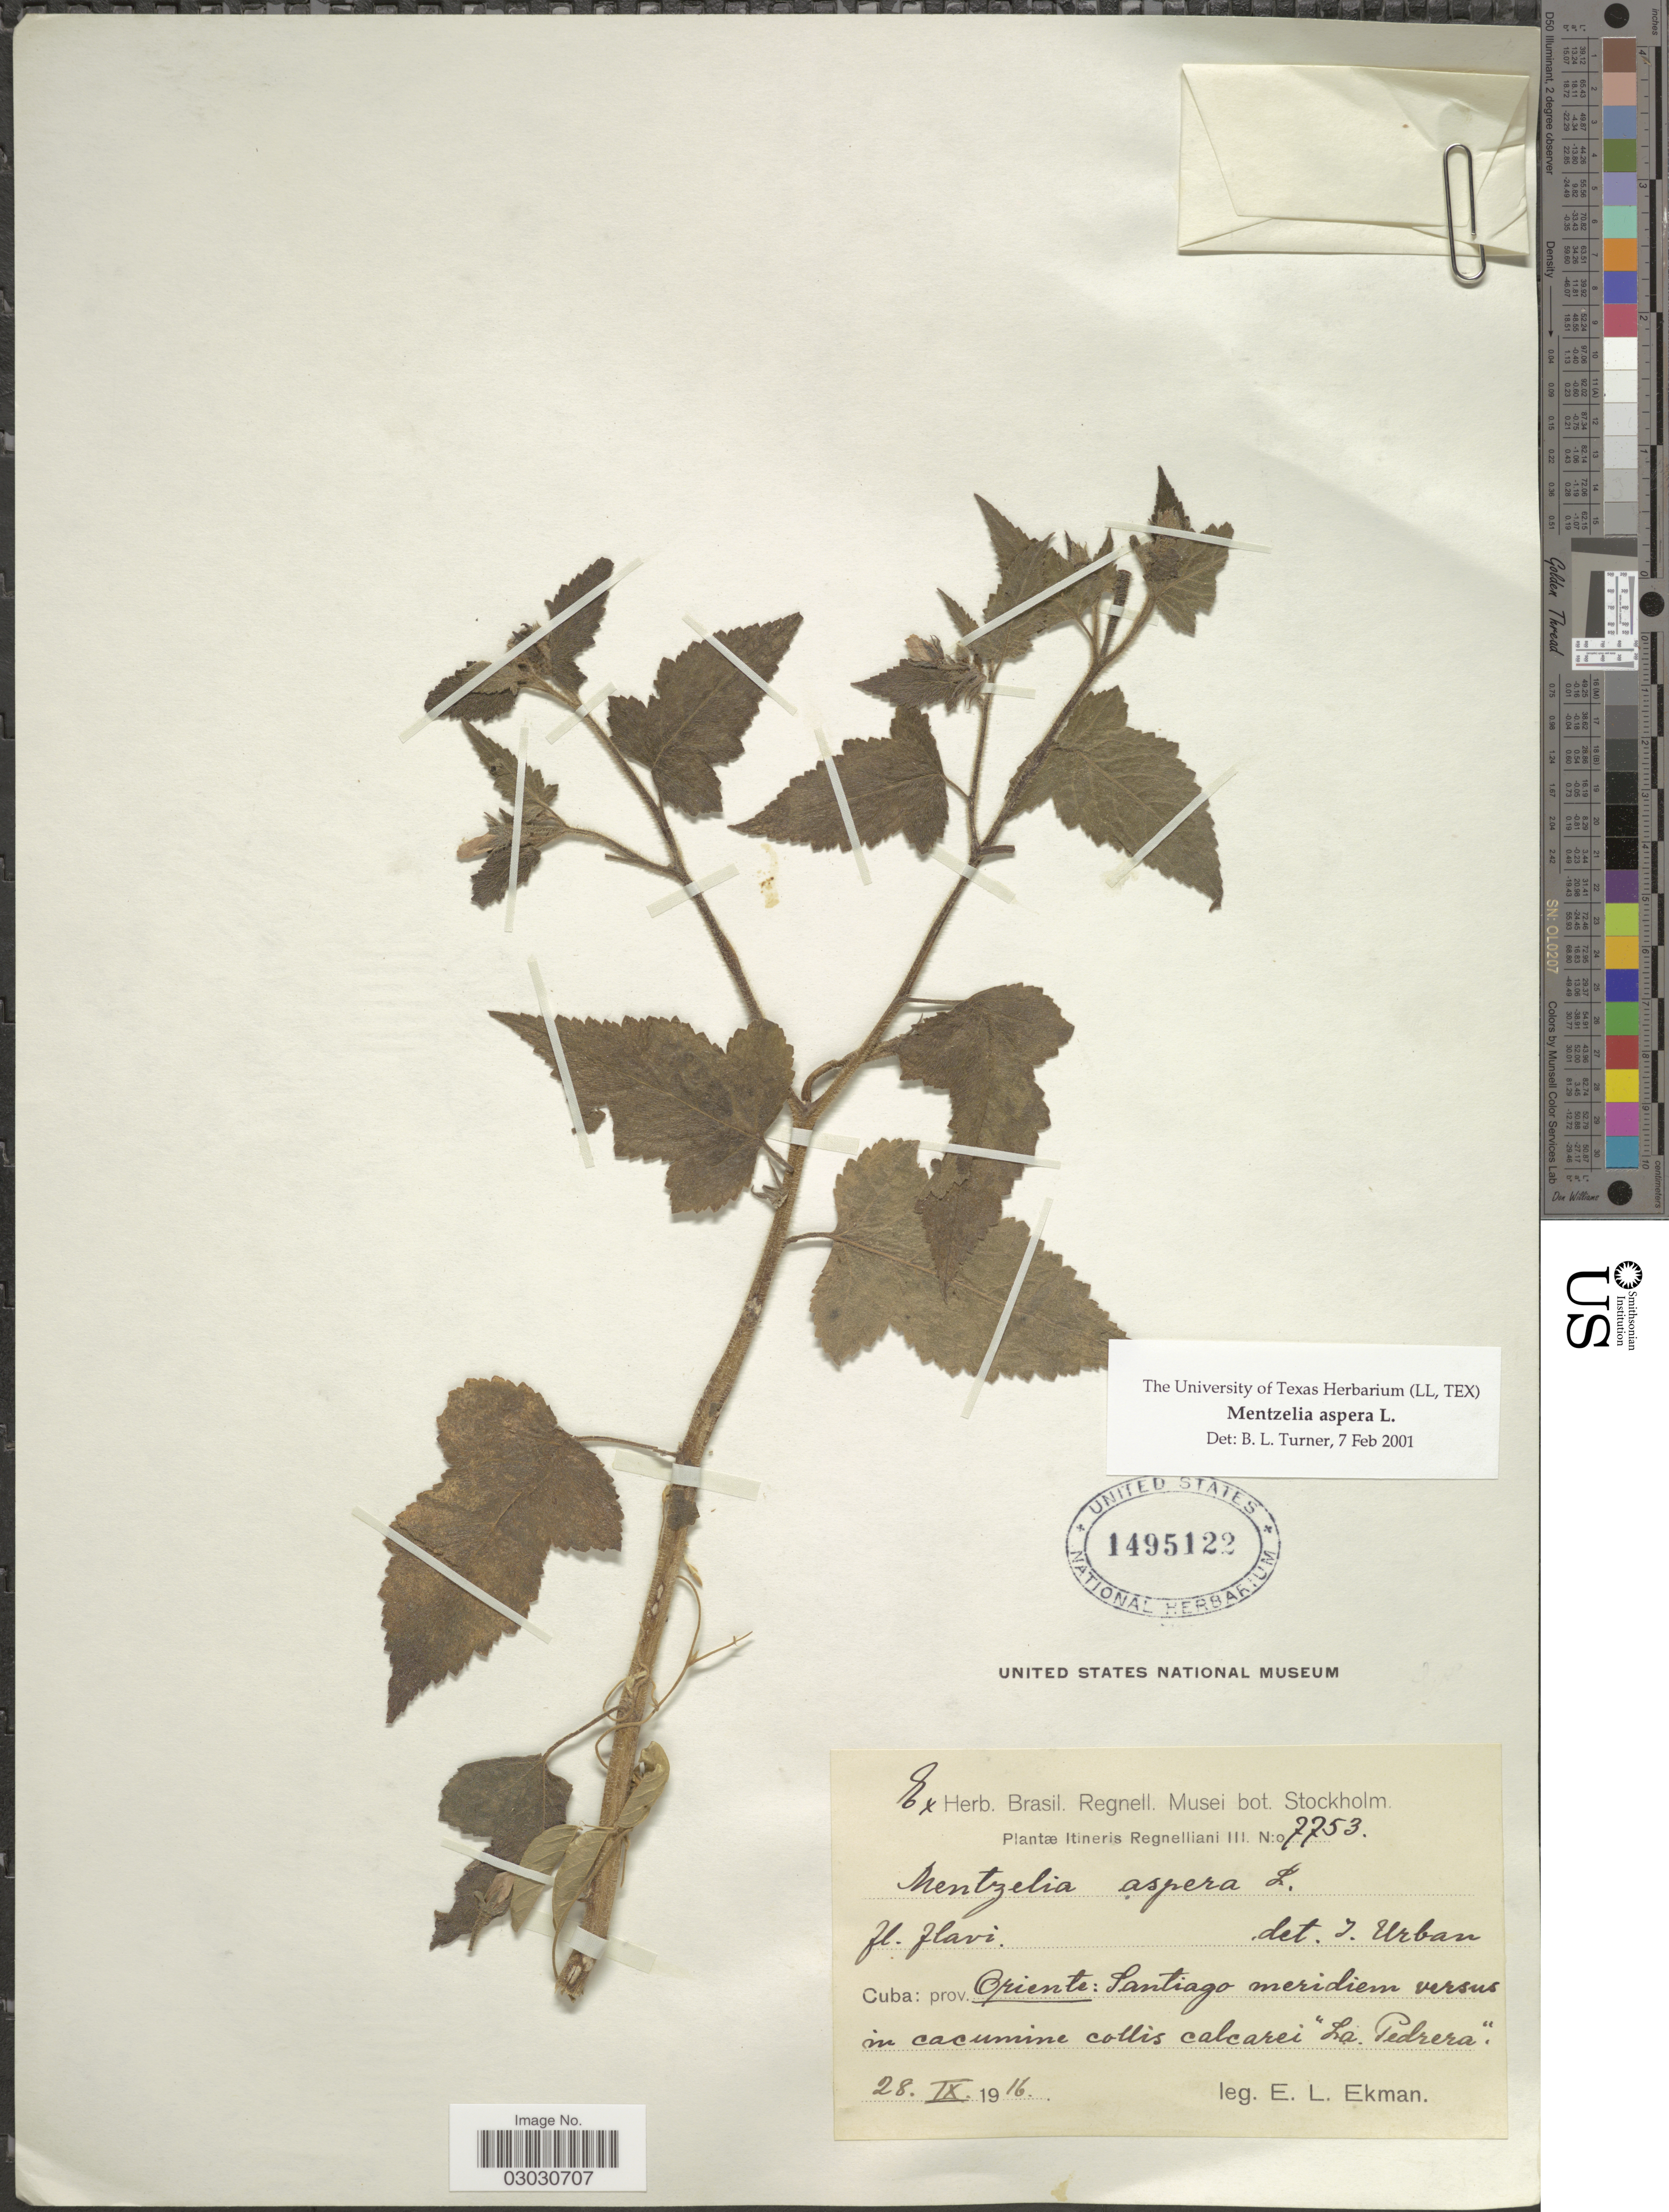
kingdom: Plantae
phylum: Tracheophyta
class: Magnoliopsida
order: Cornales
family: Loasaceae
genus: Mentzelia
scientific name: Mentzelia aspera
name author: L.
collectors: E. L. Ekman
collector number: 7753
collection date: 1916-09-28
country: Cuba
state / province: Oriente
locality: Prov. Oriente: Santiago meridiem versus in cacumine collis calcarei "La Pedrera".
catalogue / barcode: US 1495122